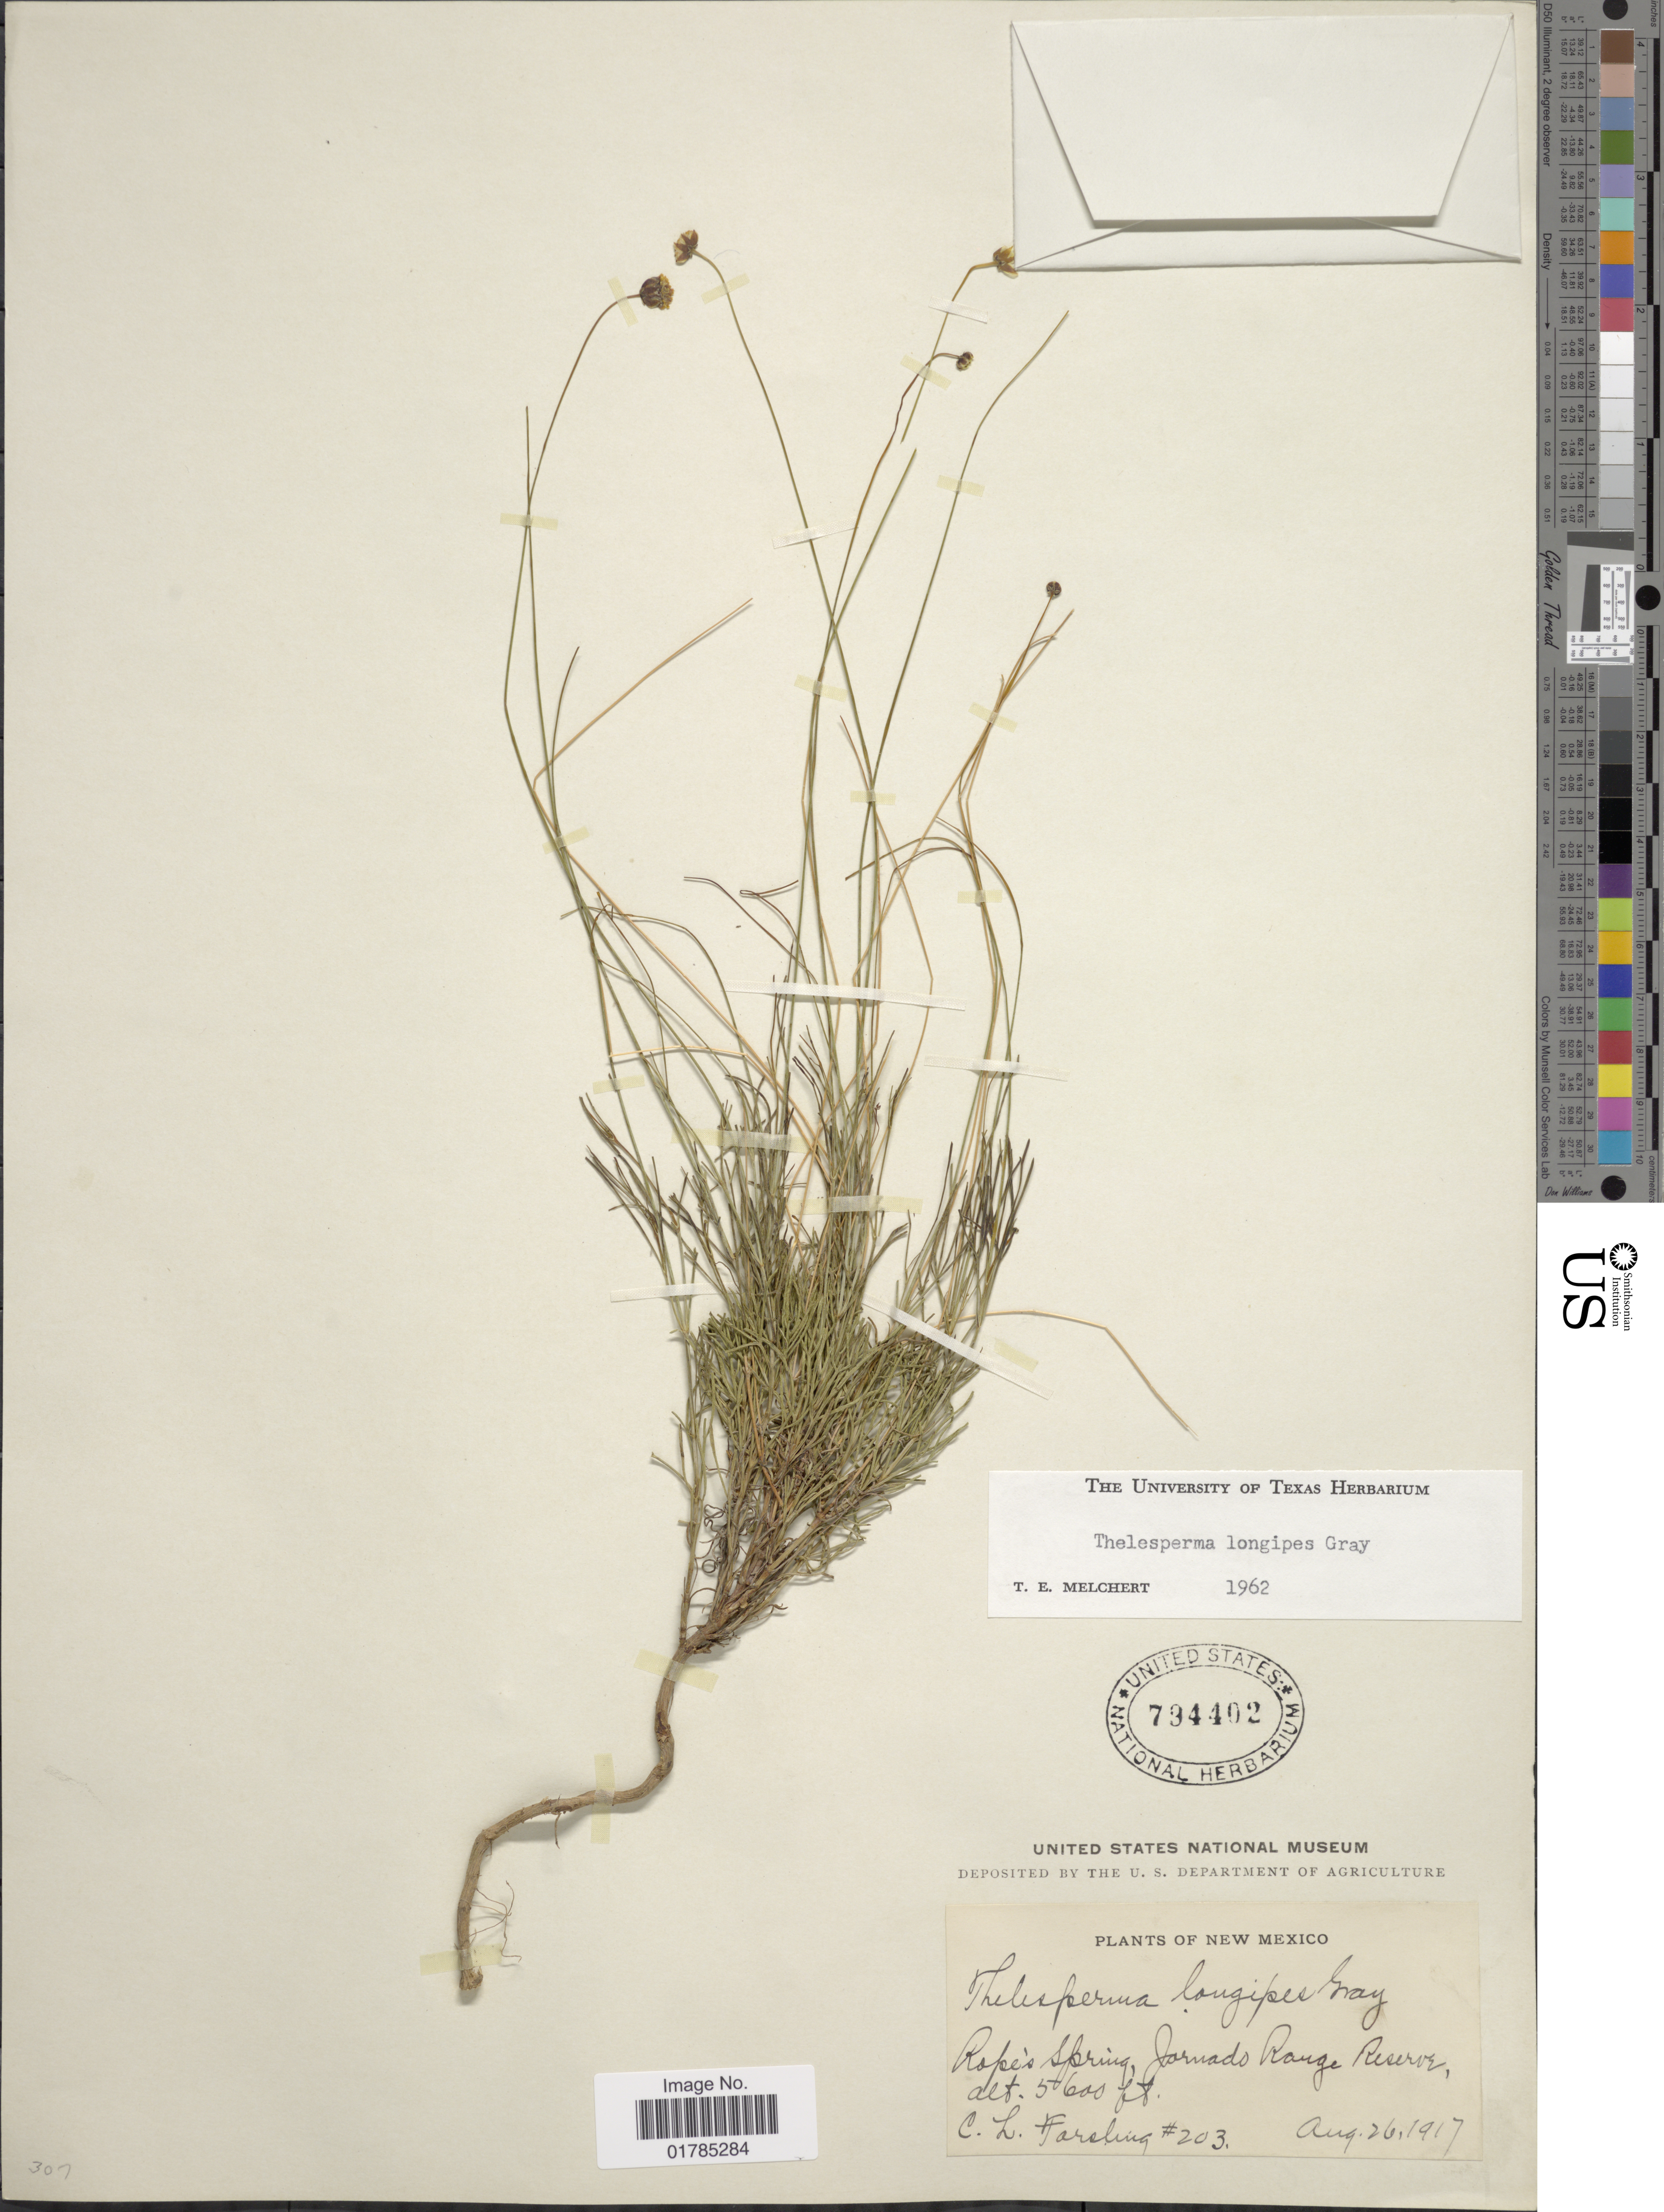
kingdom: Plantae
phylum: Tracheophyta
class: Magnoliopsida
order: Asterales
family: Asteraceae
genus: Thelesperma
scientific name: Thelesperma longipes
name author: A. Gray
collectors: C. Farsling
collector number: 203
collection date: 1917-08-26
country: United States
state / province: New Mexico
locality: Ropes Spring, Jornado Range River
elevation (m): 1707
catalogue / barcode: US 794402